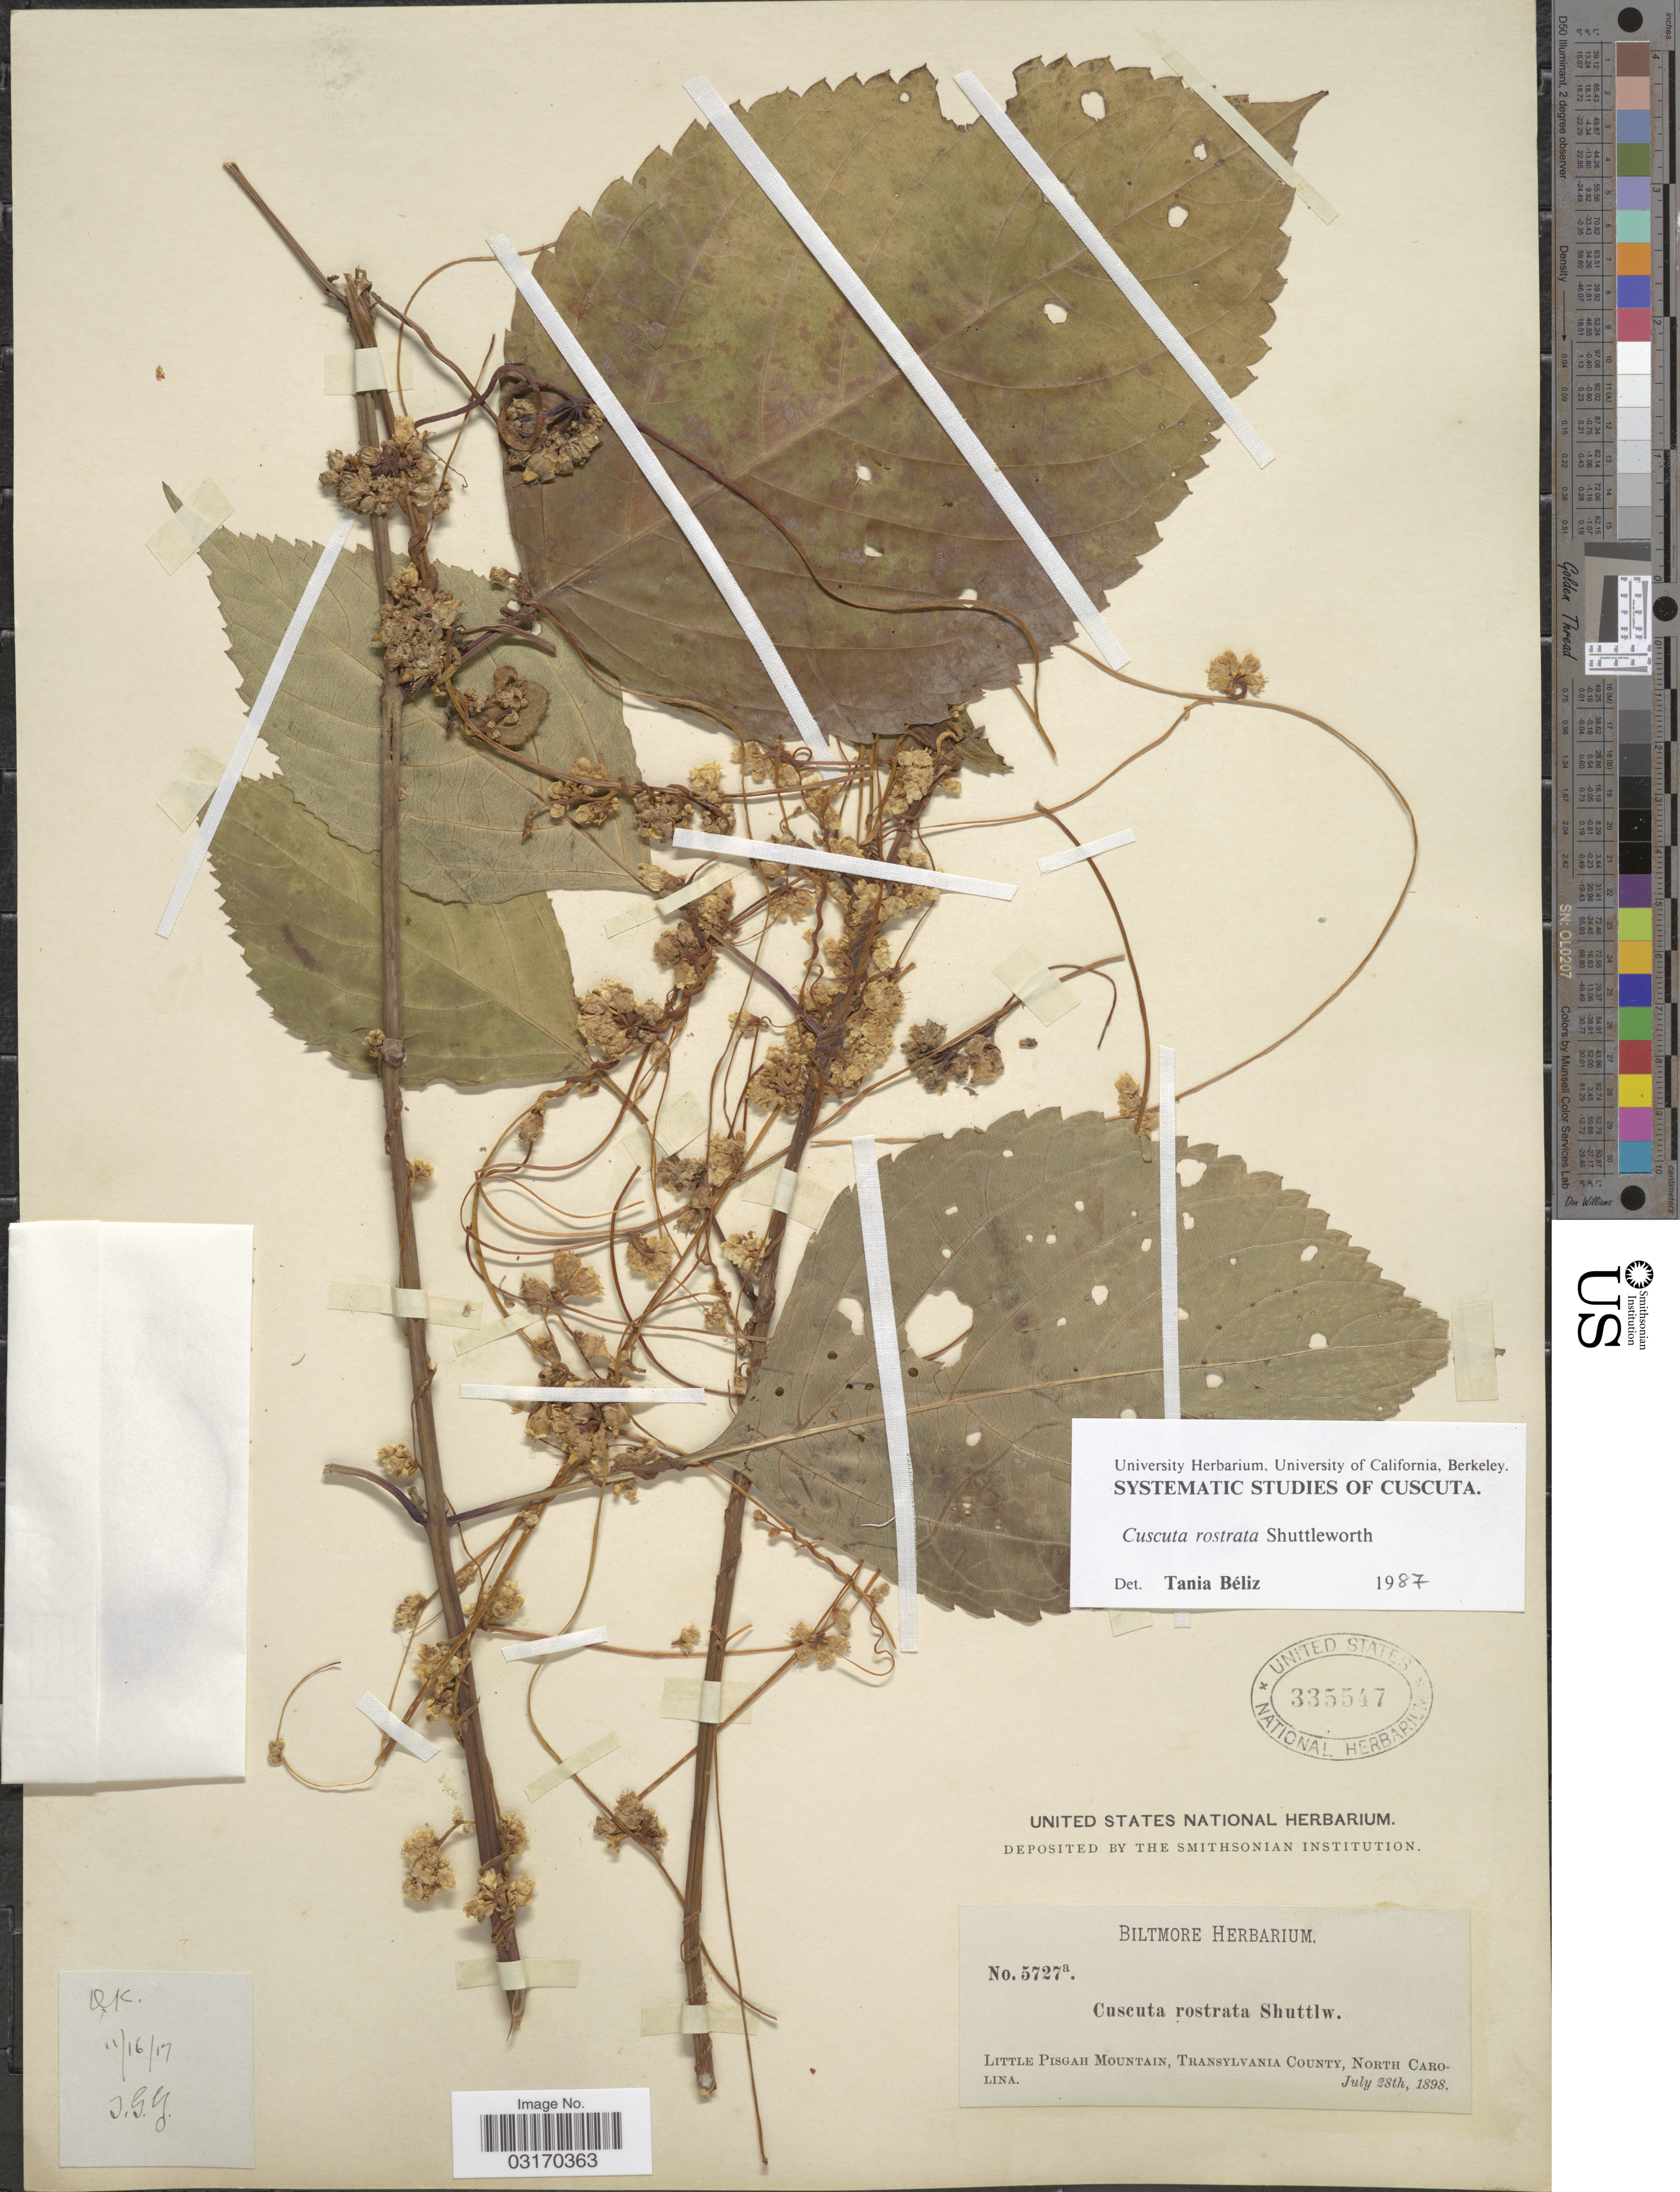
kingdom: Plantae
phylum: Tracheophyta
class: Magnoliopsida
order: Solanales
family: Convolvulaceae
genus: Cuscuta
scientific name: Cuscuta rostrata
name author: Shuttlew. ex Engelm. & A. Gray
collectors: ex herb. Biltmore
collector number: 5727a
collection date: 1898-07-28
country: United States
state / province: North Carolina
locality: Little Pisgah Mountain, Transylvania County.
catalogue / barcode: US 335547